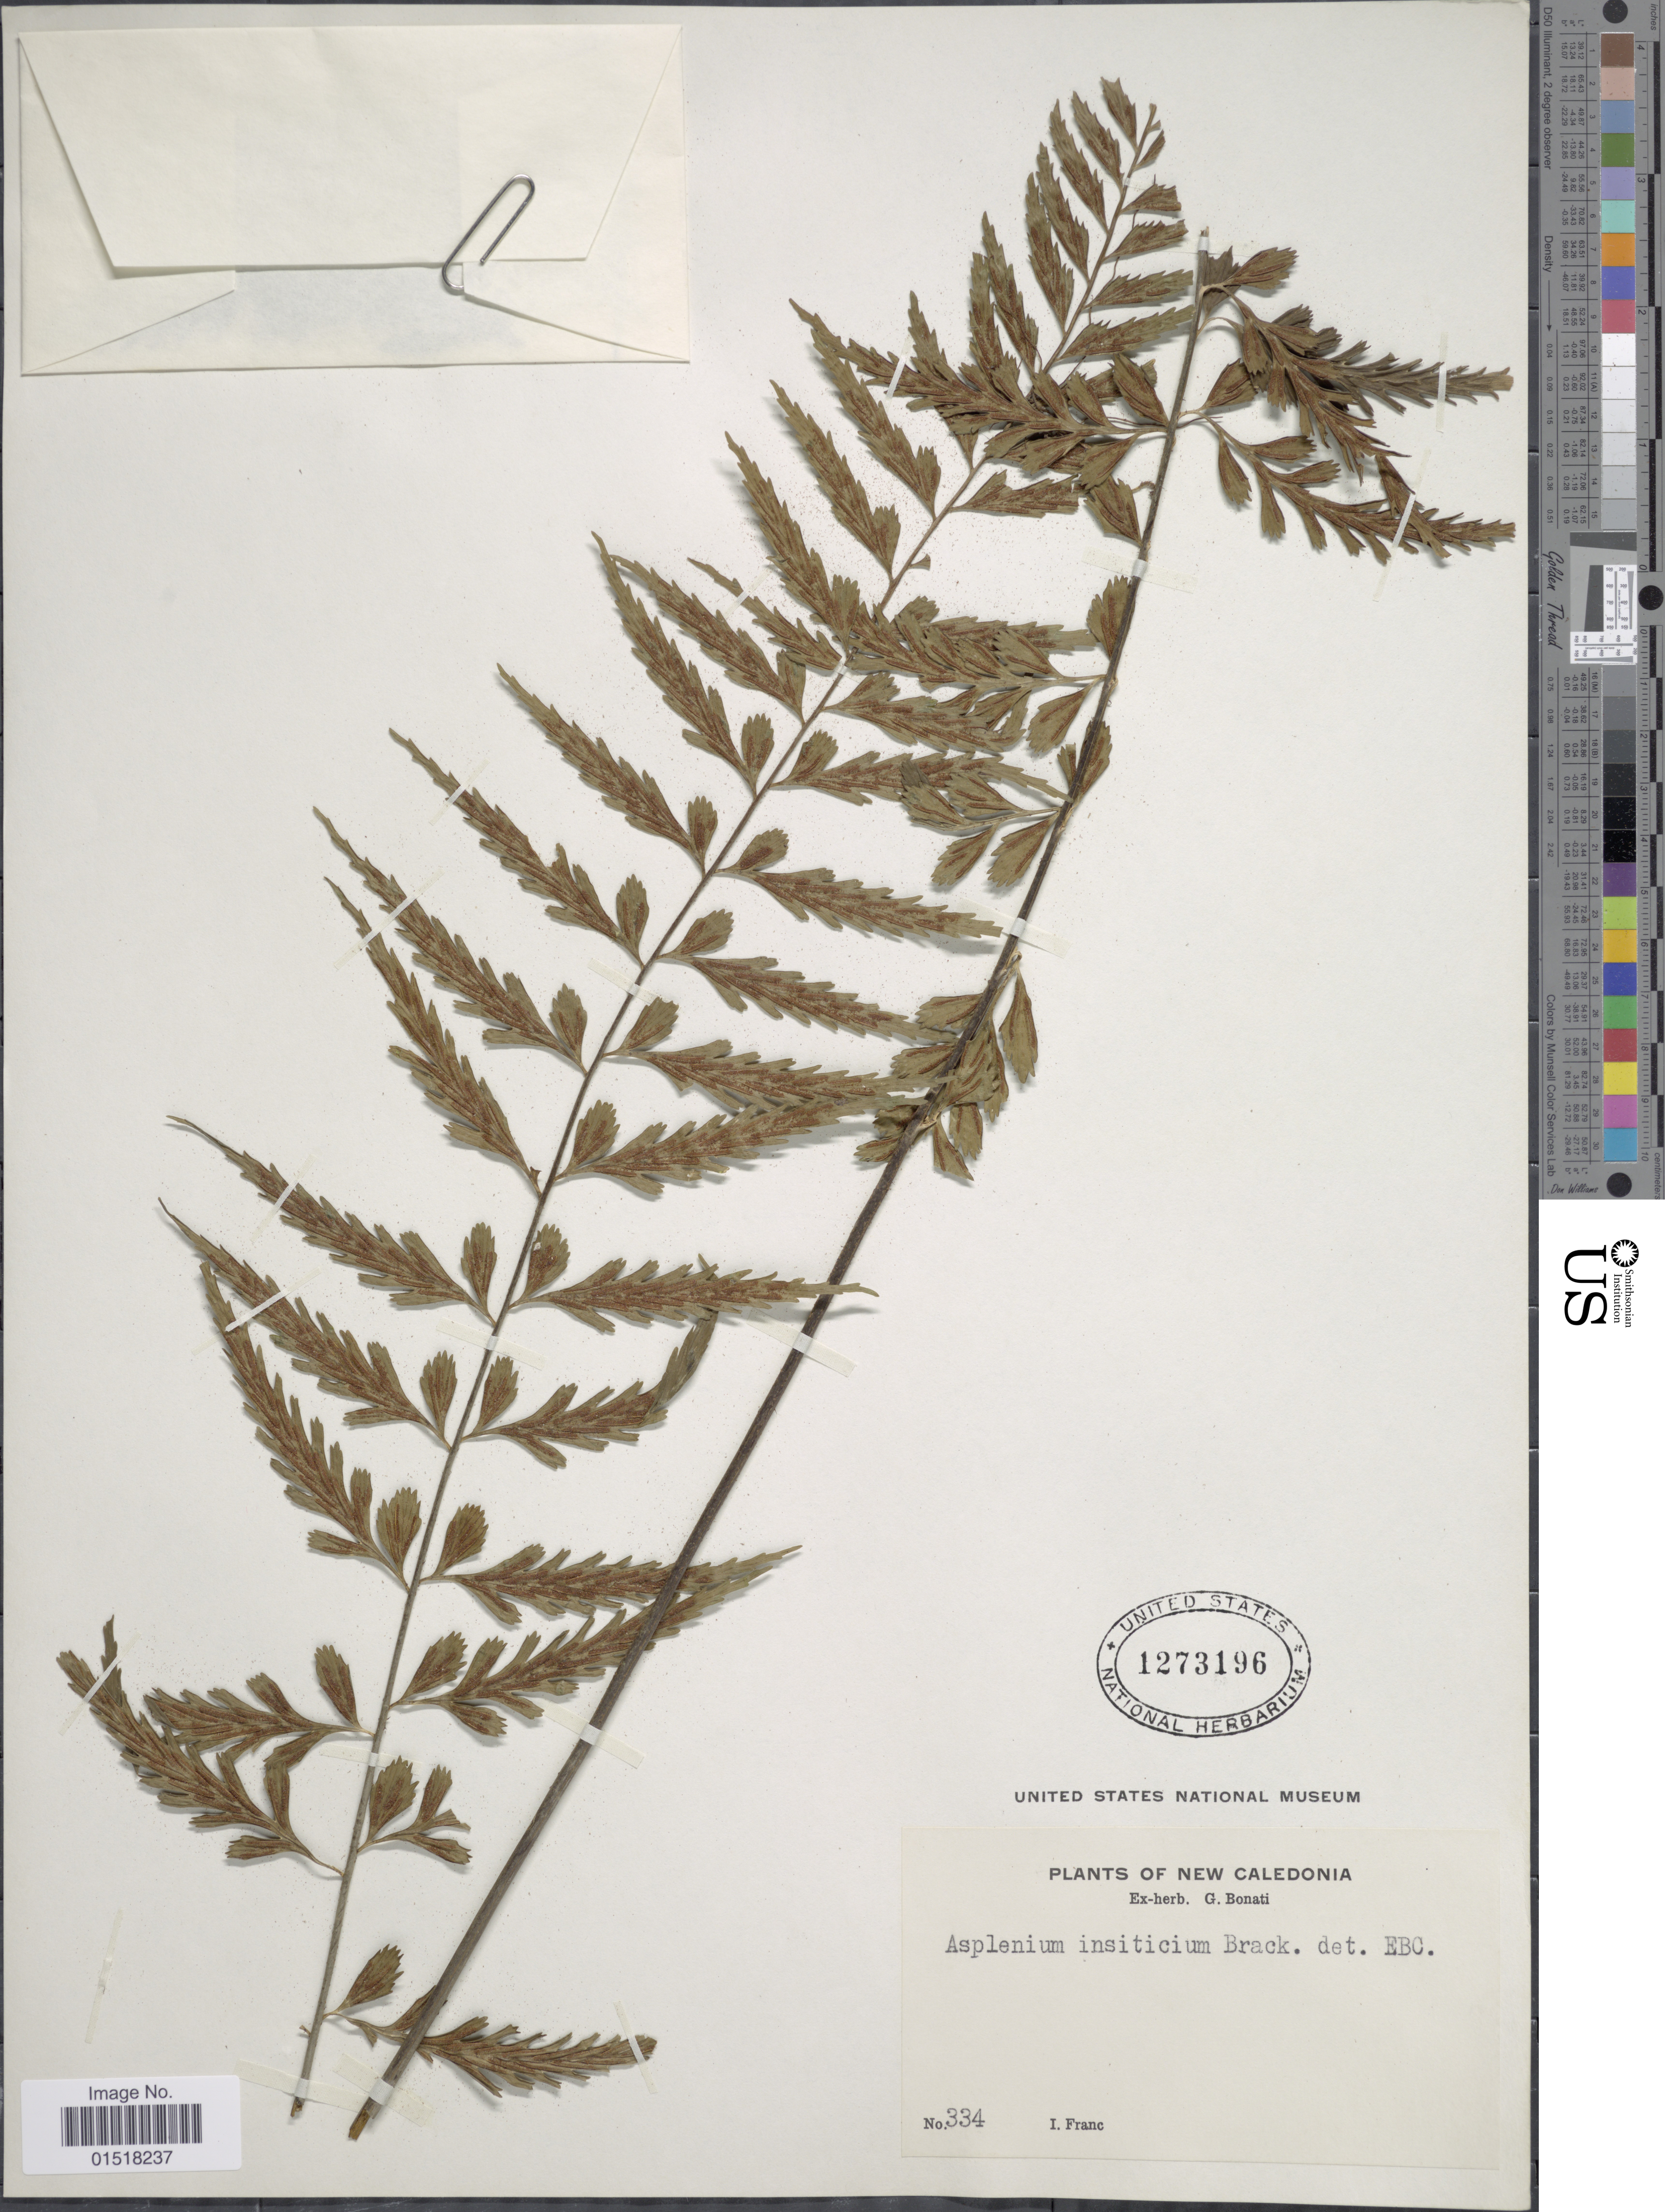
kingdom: Plantae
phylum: Tracheophyta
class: Polypodiopsida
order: Polypodiales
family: Aspleniaceae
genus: Asplenium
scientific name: Asplenium polyodon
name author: G. Forst.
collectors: I. Franc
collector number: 334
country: New Caledonia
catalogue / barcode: US 1273196